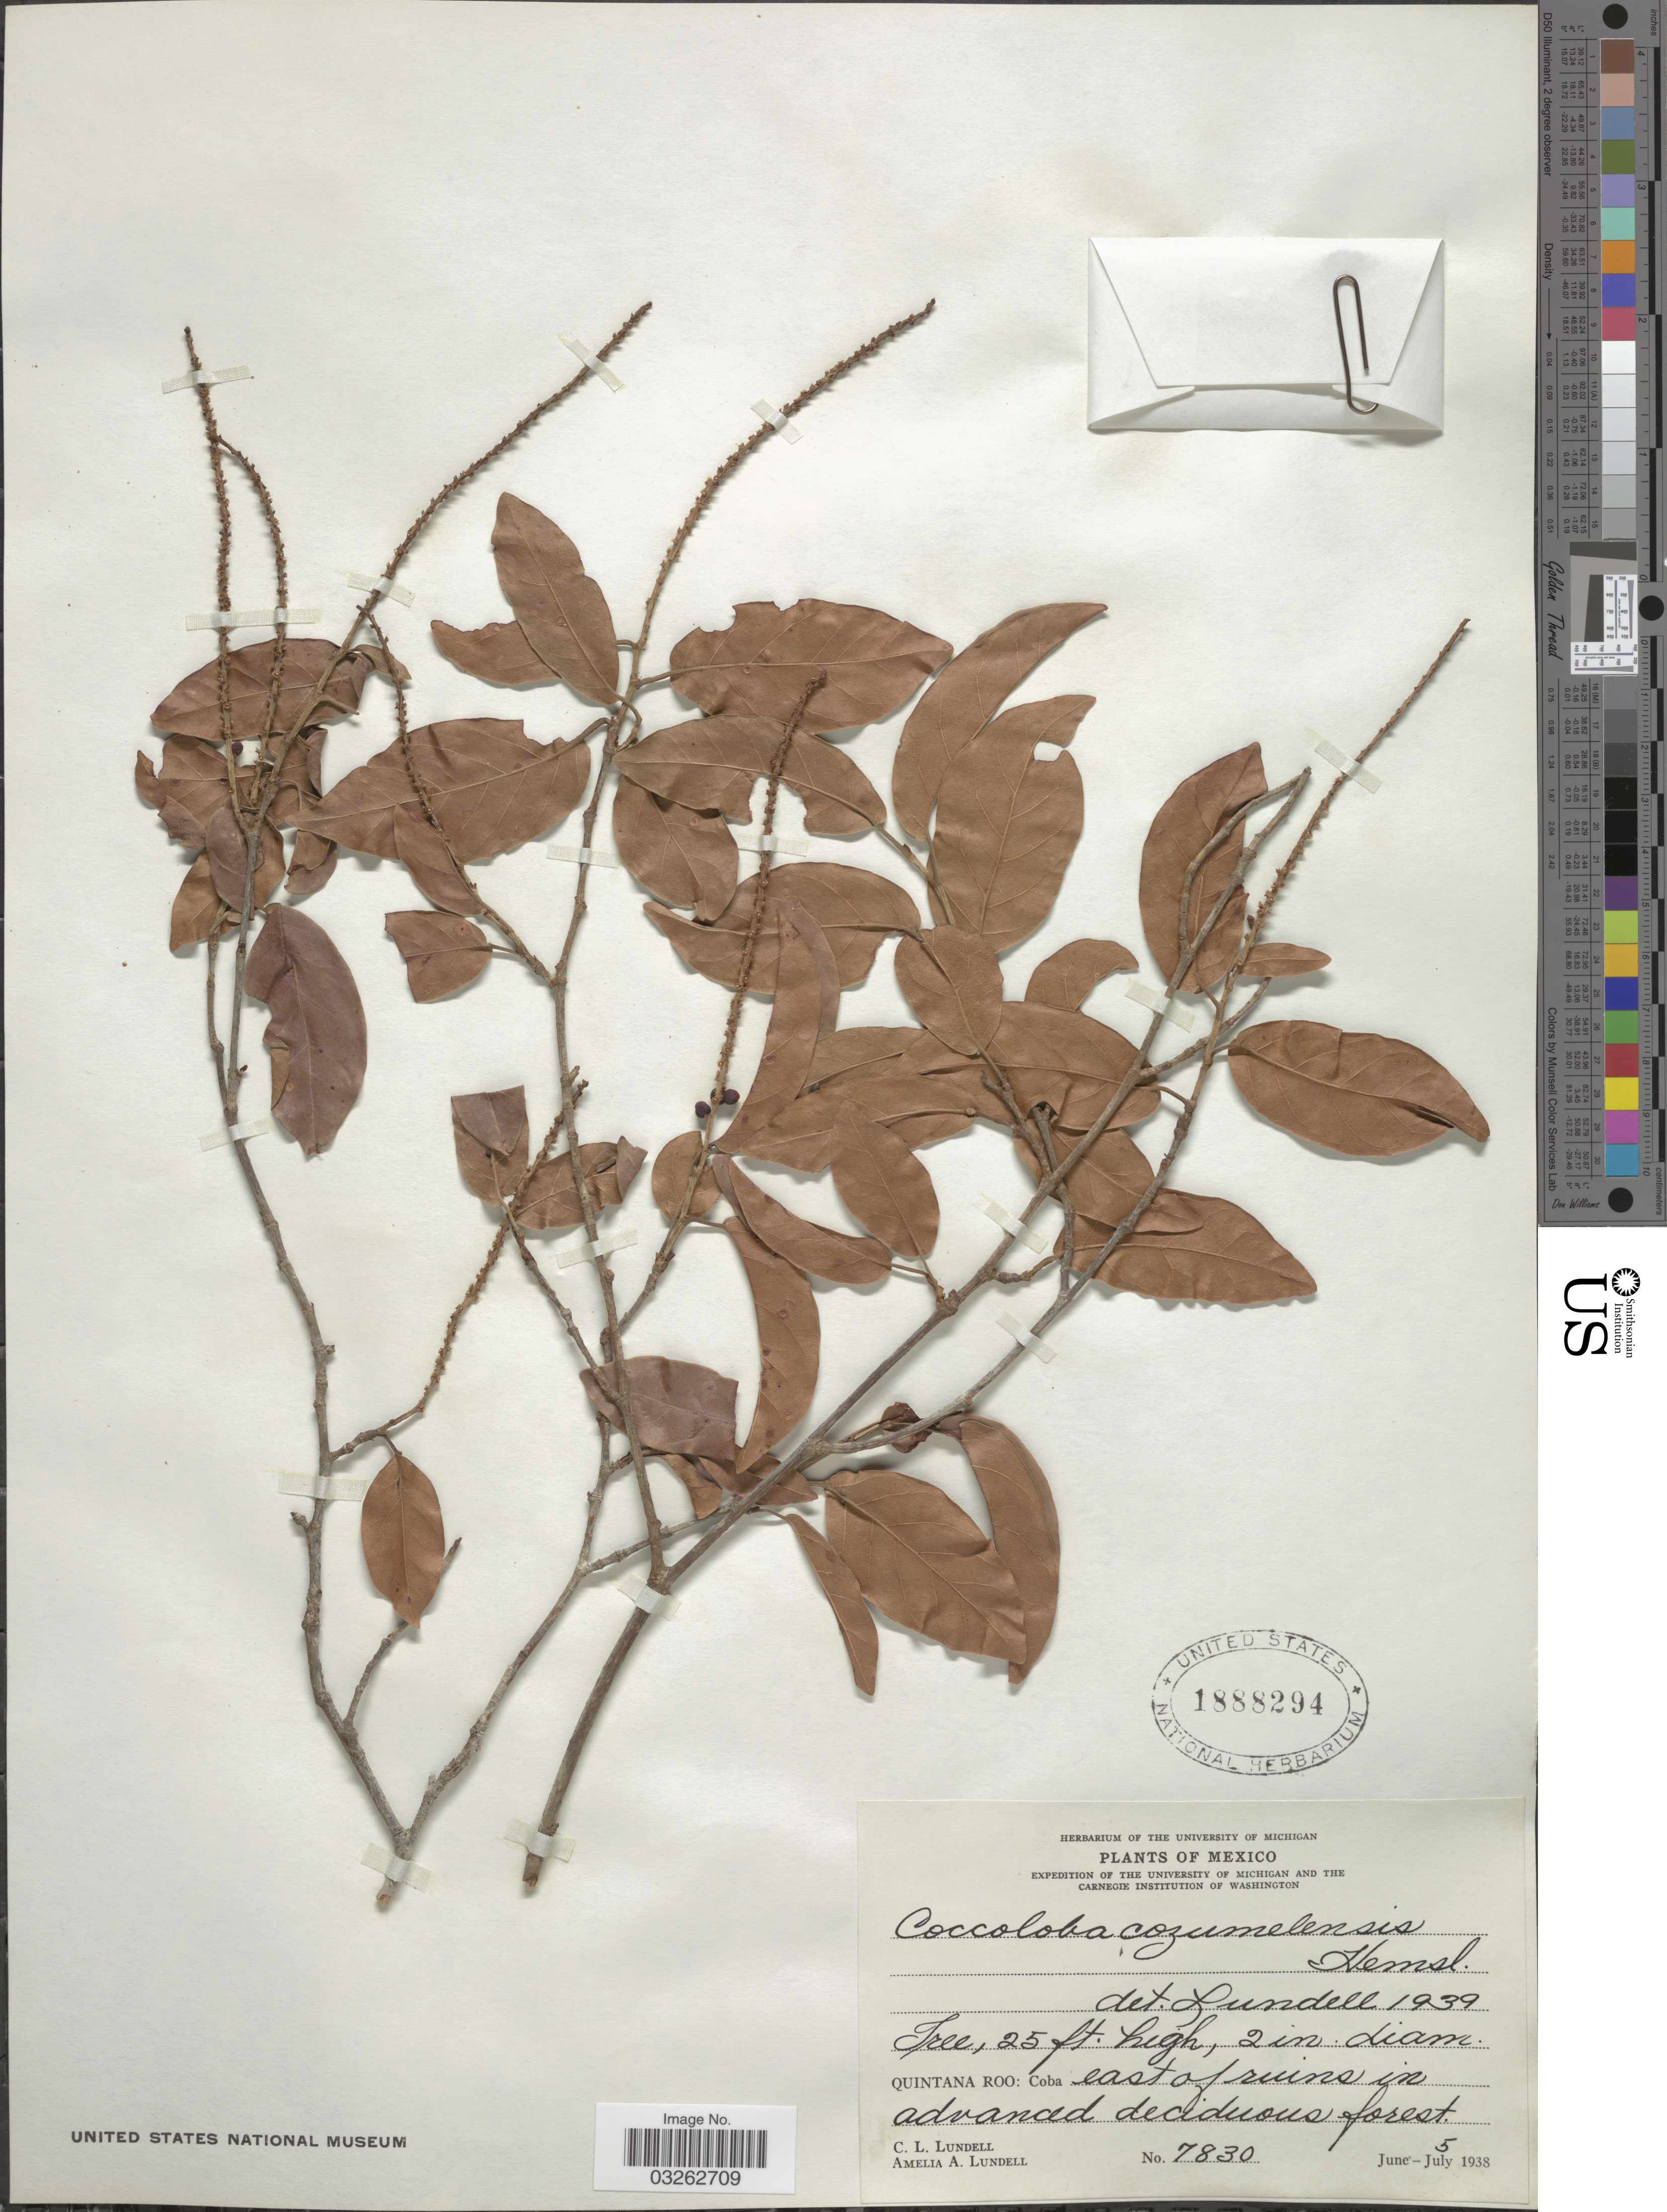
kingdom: Plantae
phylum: Tracheophyta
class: Magnoliopsida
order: Caryophyllales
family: Polygonaceae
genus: Coccoloba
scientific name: Coccoloba cozumelensis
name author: Hemsl.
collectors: C. L. Lundell & A. A. Lundell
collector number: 7830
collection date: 1938-07-05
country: Mexico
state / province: Quintana Roo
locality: Coba, east of ravine in advanced deciduous forest.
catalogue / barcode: US 1888294